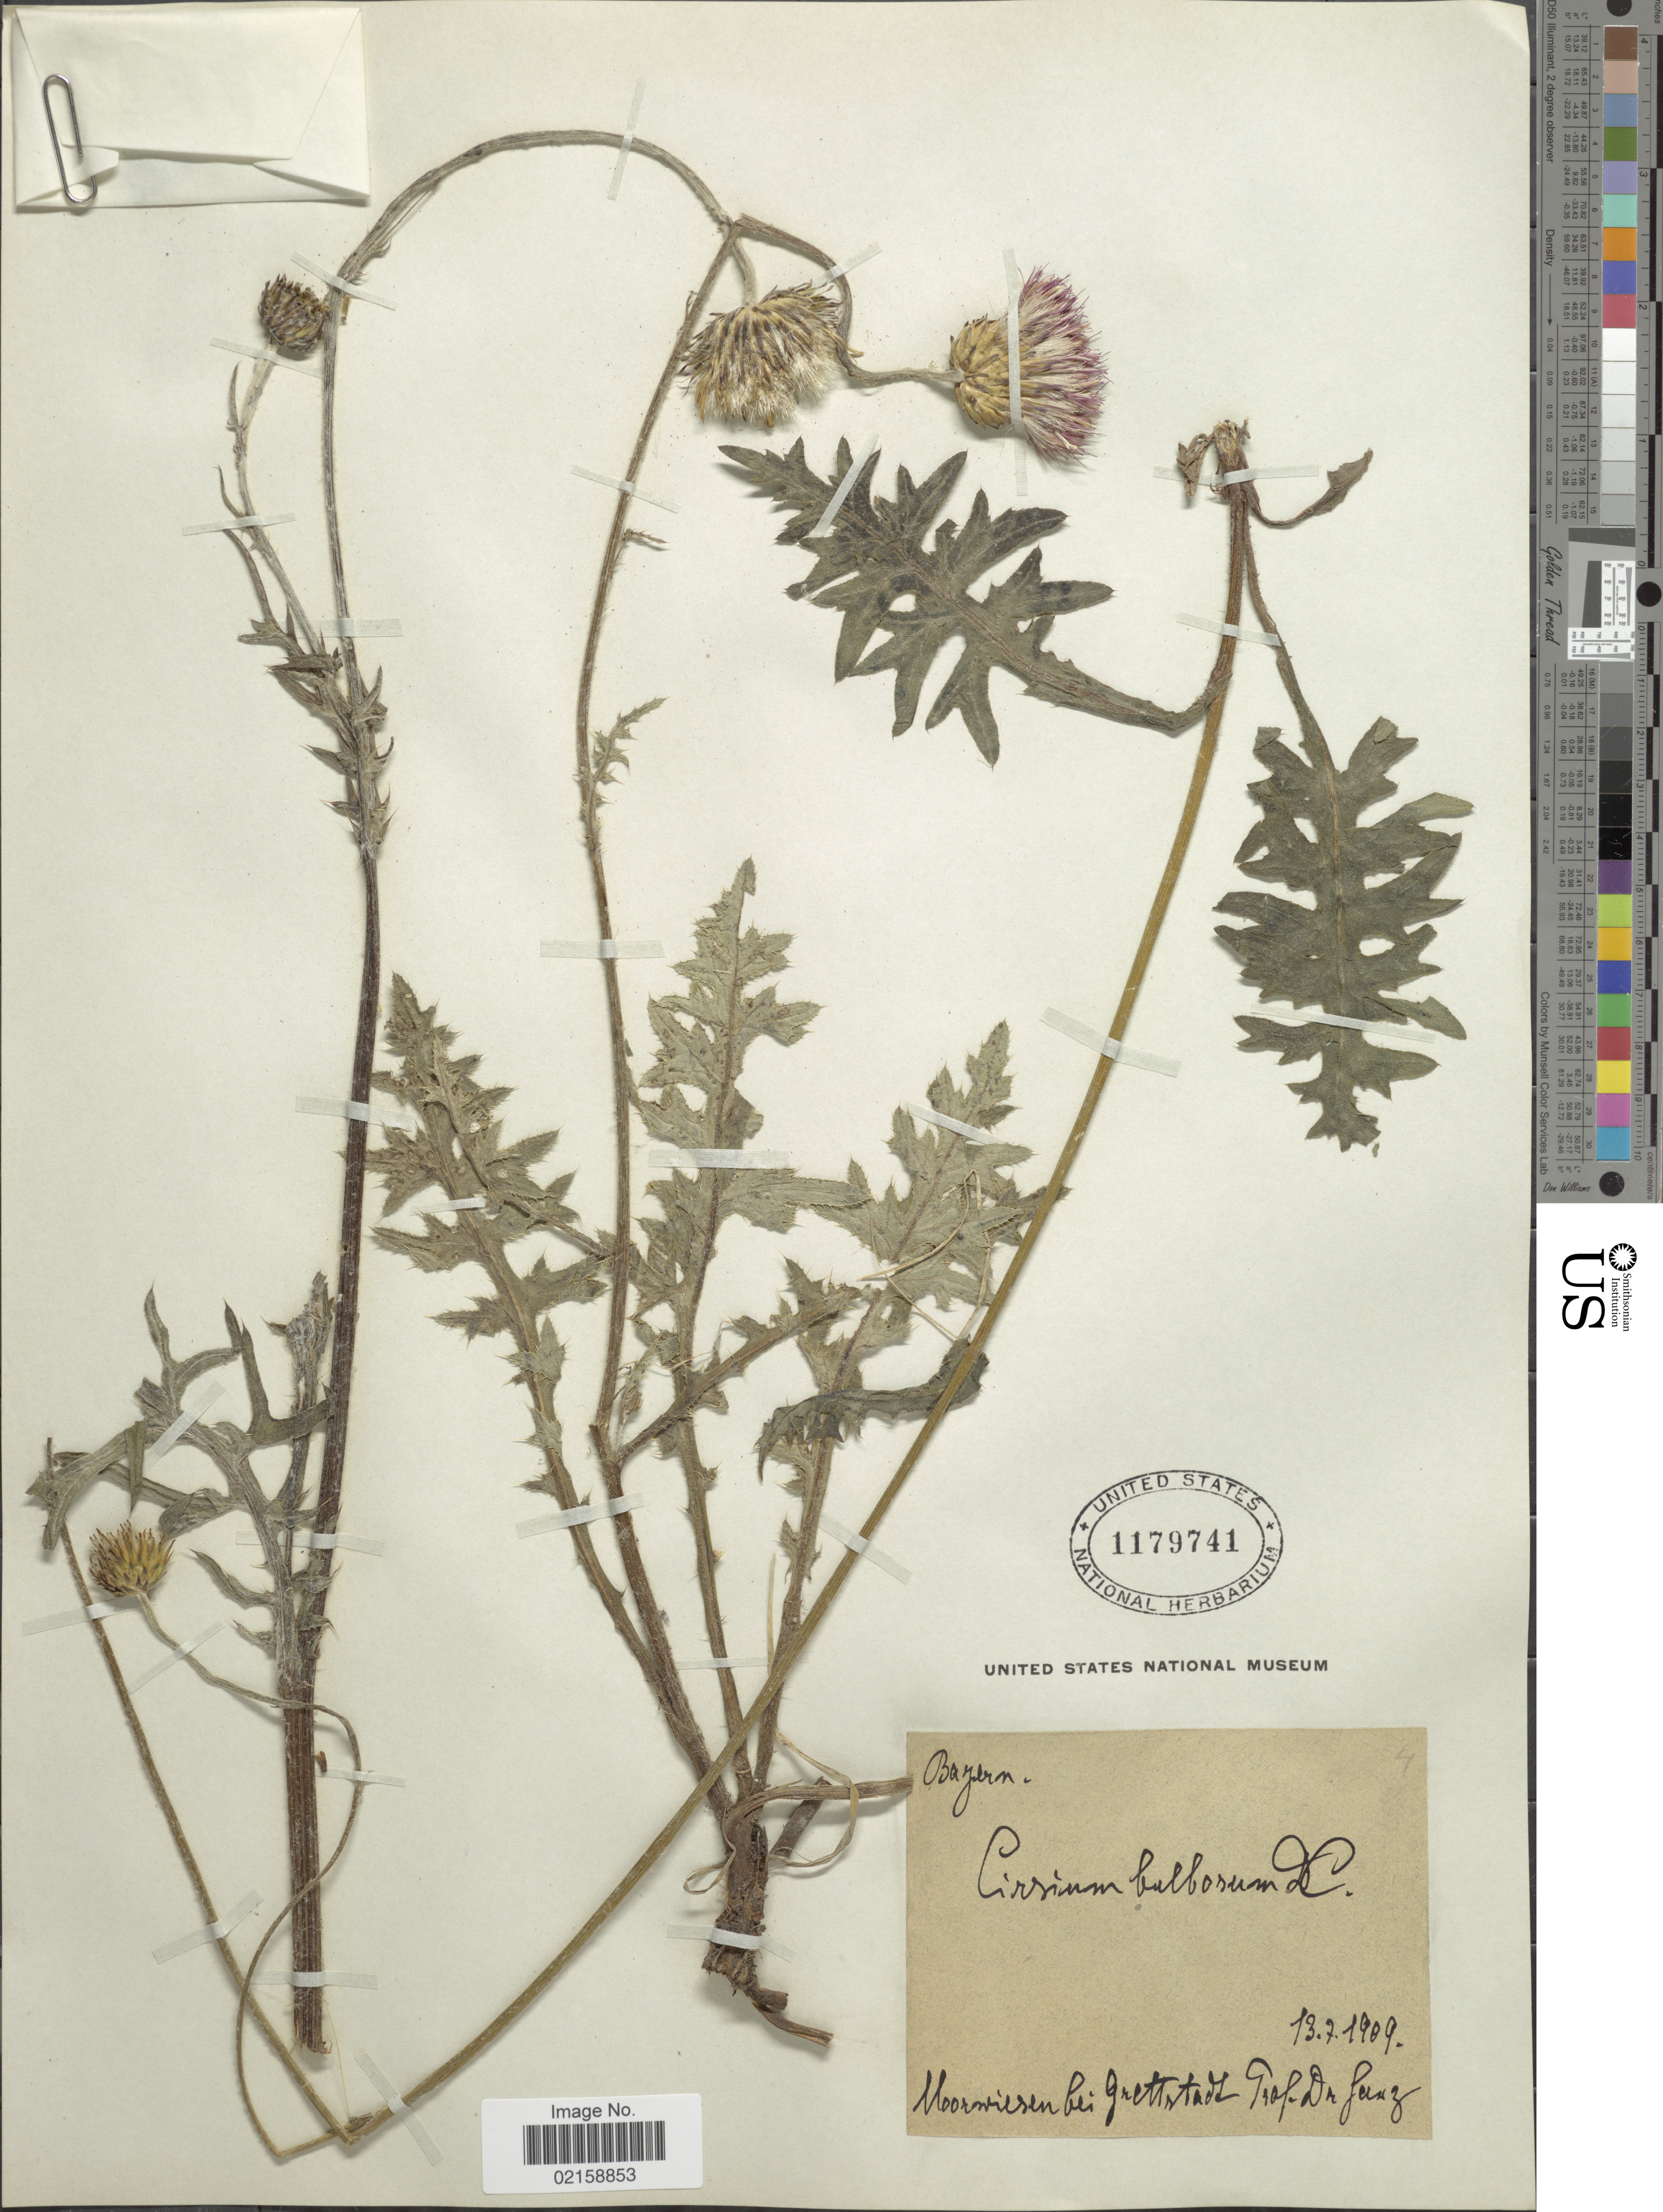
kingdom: Plantae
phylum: Tracheophyta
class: Magnoliopsida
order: Asterales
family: Asteraceae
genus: Cirsium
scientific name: Cirsium tuberosum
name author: (L.) All.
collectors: P. Fanz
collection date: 1909-07-13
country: Germany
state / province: Bayern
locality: Noorwiesen bei Grettstadt. [interpreted]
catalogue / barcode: US 1179741